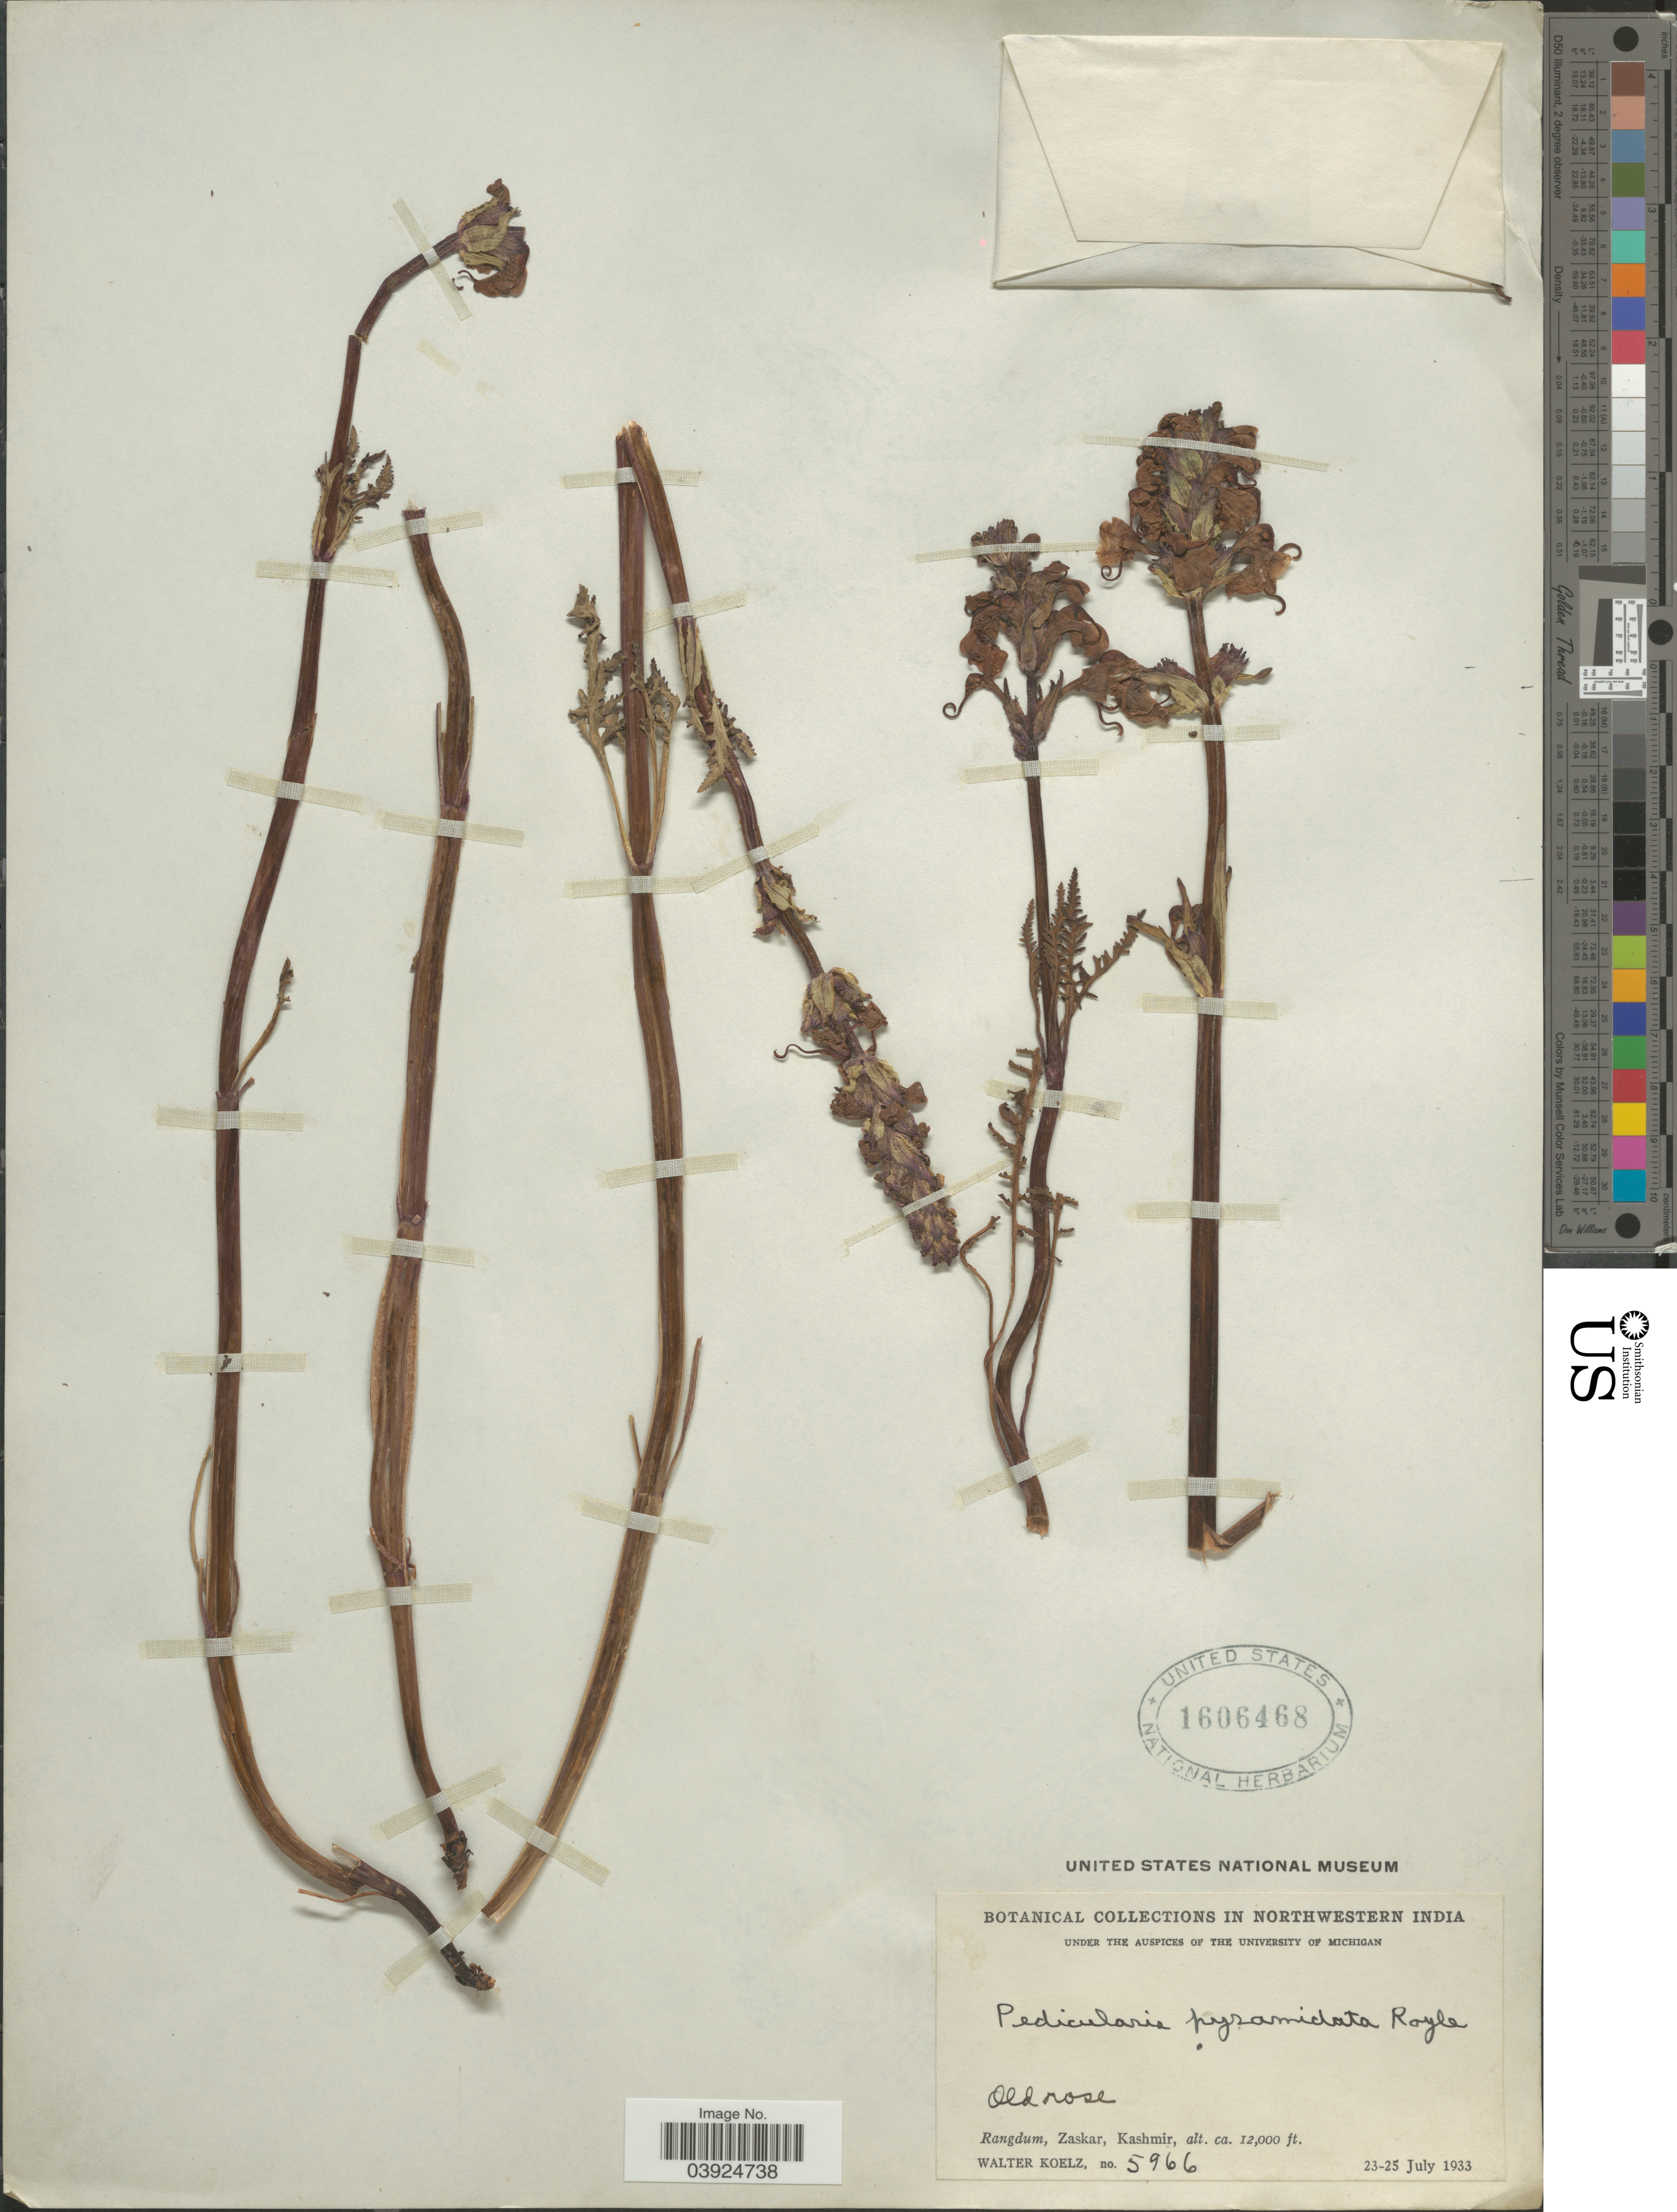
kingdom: Plantae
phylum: Tracheophyta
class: Magnoliopsida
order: Lamiales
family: Orobanchaceae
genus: Pedicularis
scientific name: Pedicularis pyramidata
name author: Royle ex Benth.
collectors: W. N. Koelz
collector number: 5966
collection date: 1933-07-23/1933-07-25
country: India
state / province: Jammu and Kashmir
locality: Northwestern India. Rangdum, Zaskar, Kashmir.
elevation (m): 3658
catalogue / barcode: US 1606468